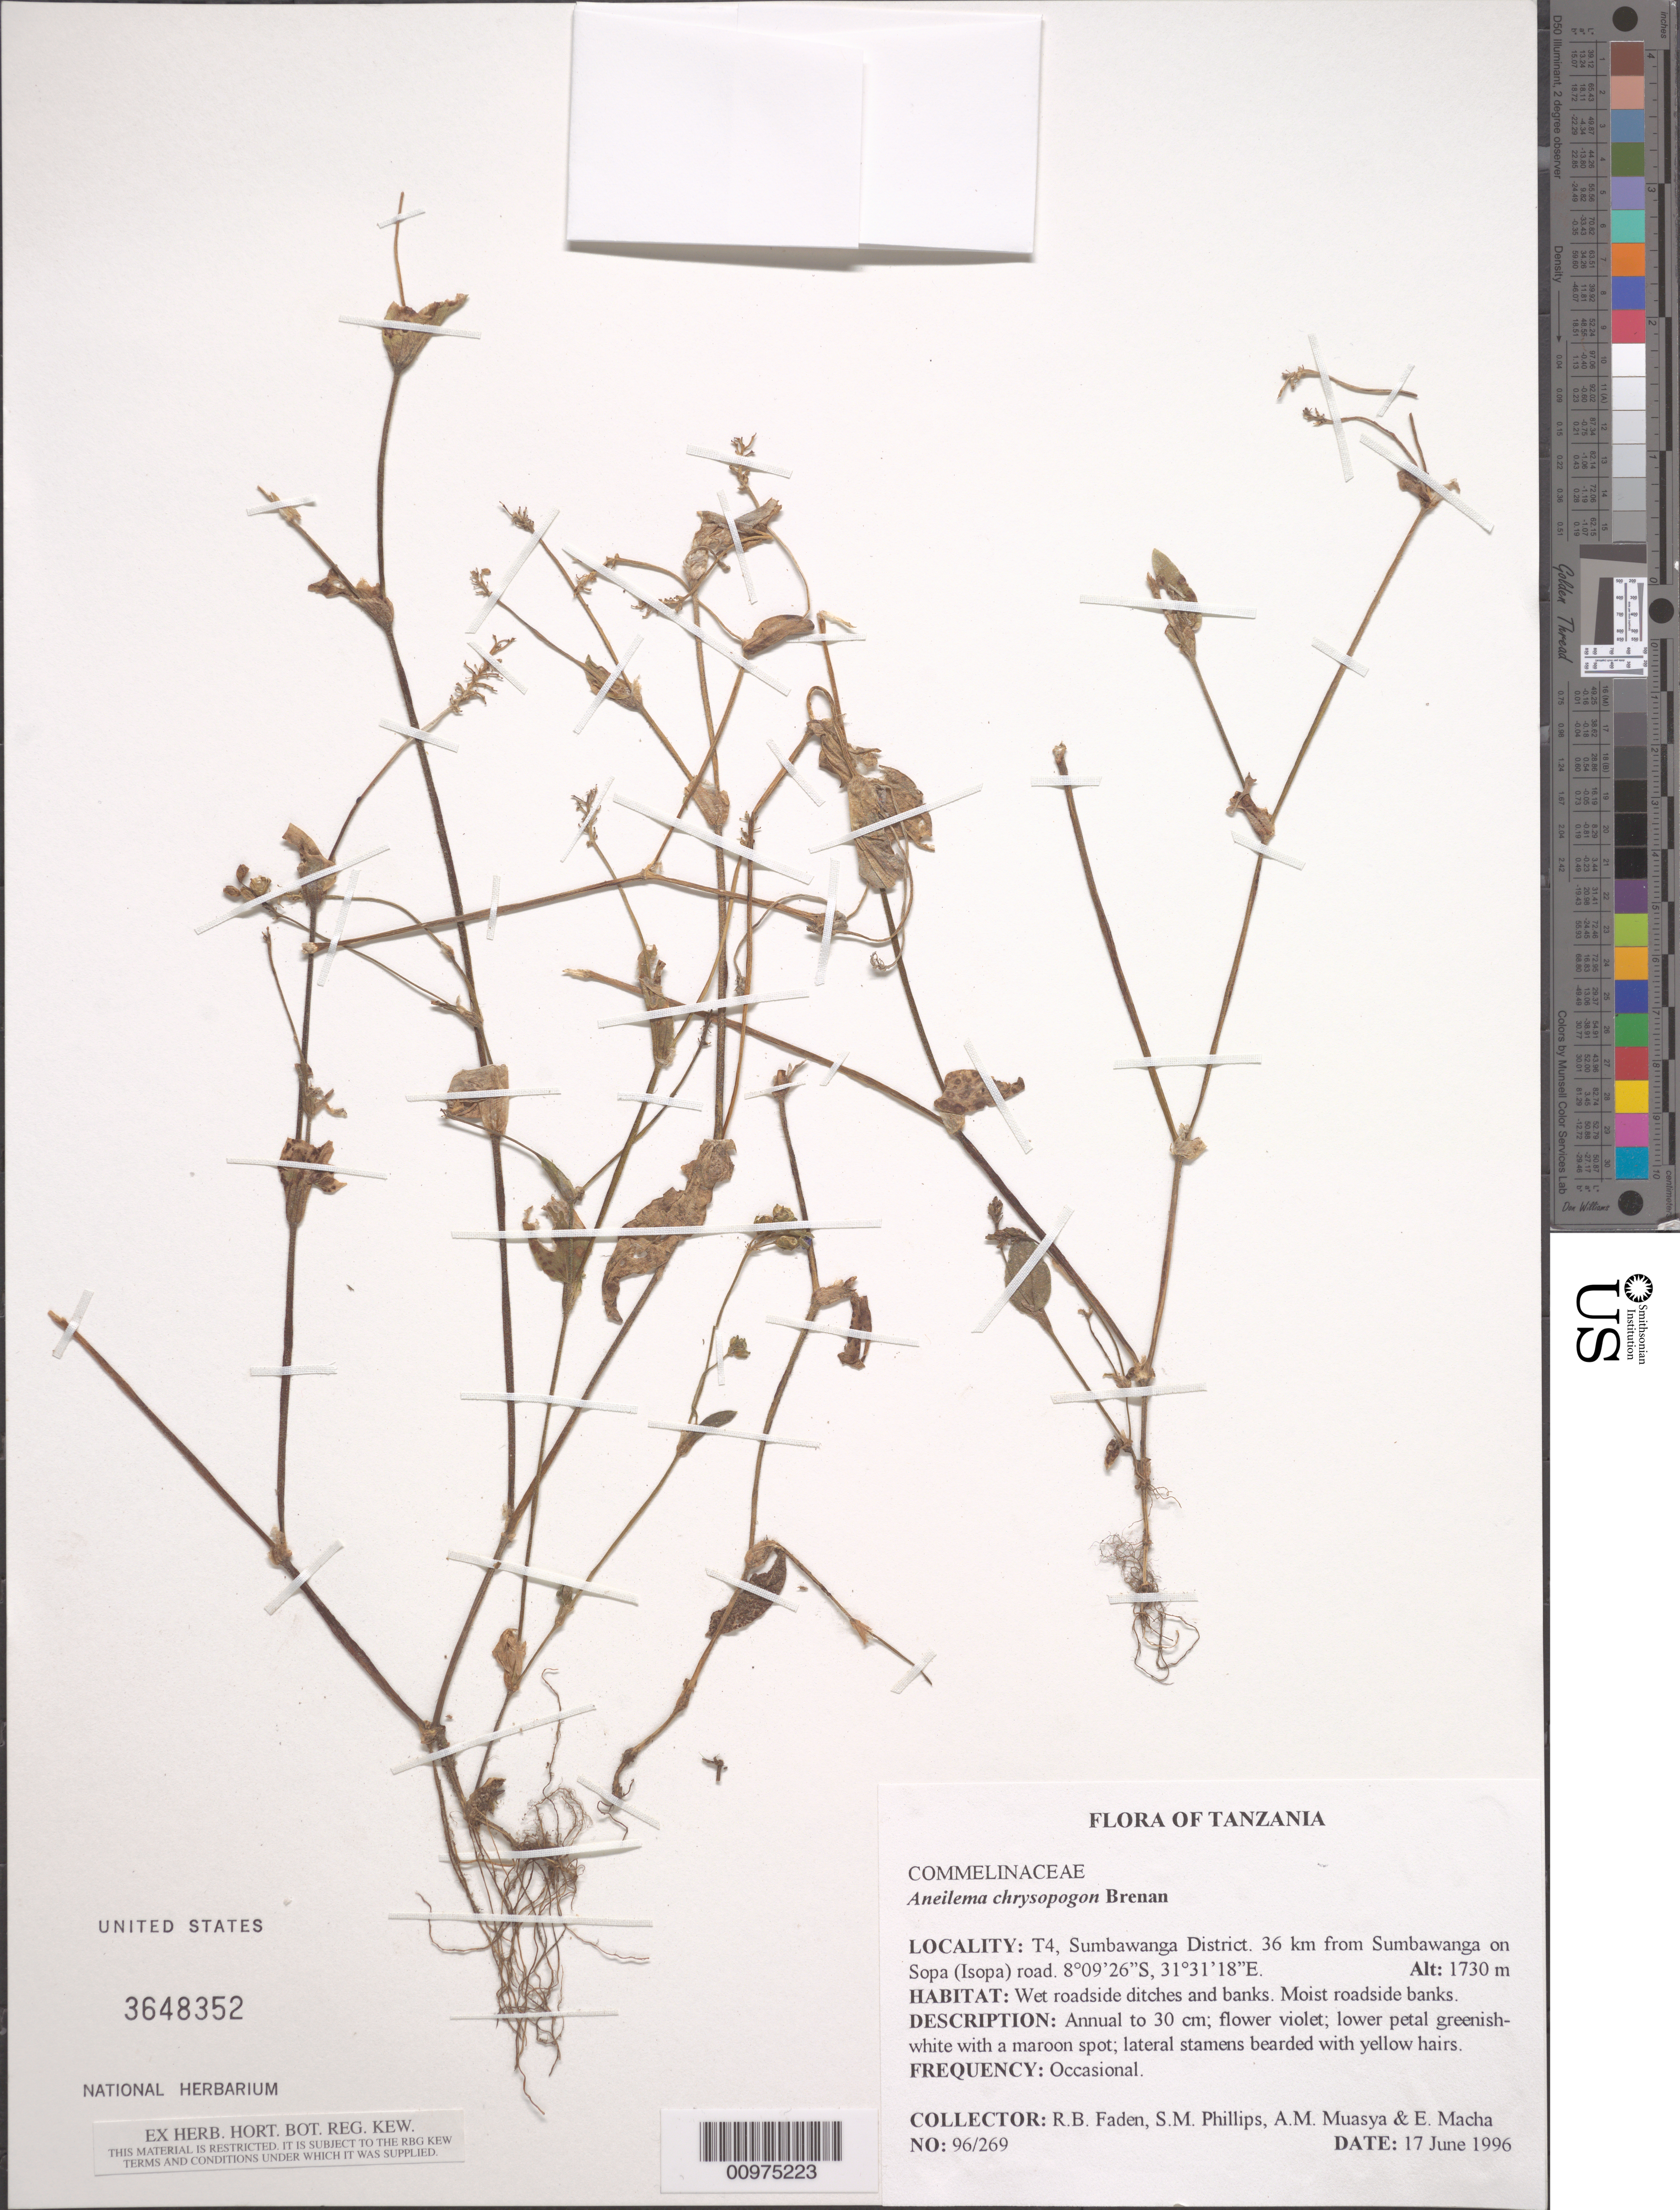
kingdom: Plantae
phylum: Tracheophyta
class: Liliopsida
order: Commelinales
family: Commelinaceae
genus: Aneilema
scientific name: Aneilema chrysopogon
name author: Brenan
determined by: Faden, Robert B., (US), Smithsonian Institution - National Museum of Natural History (UNITED STATES)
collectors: R. B. Faden et al.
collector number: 96/269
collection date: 1996-06-17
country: Tanzania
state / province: Rukwa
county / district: Sumbawanga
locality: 36 km from Sumbawanga on Sopa (Isopa) road.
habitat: Wet roadside ditches and banks. Moist roadside banks.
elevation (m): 1730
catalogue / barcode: US 3648352